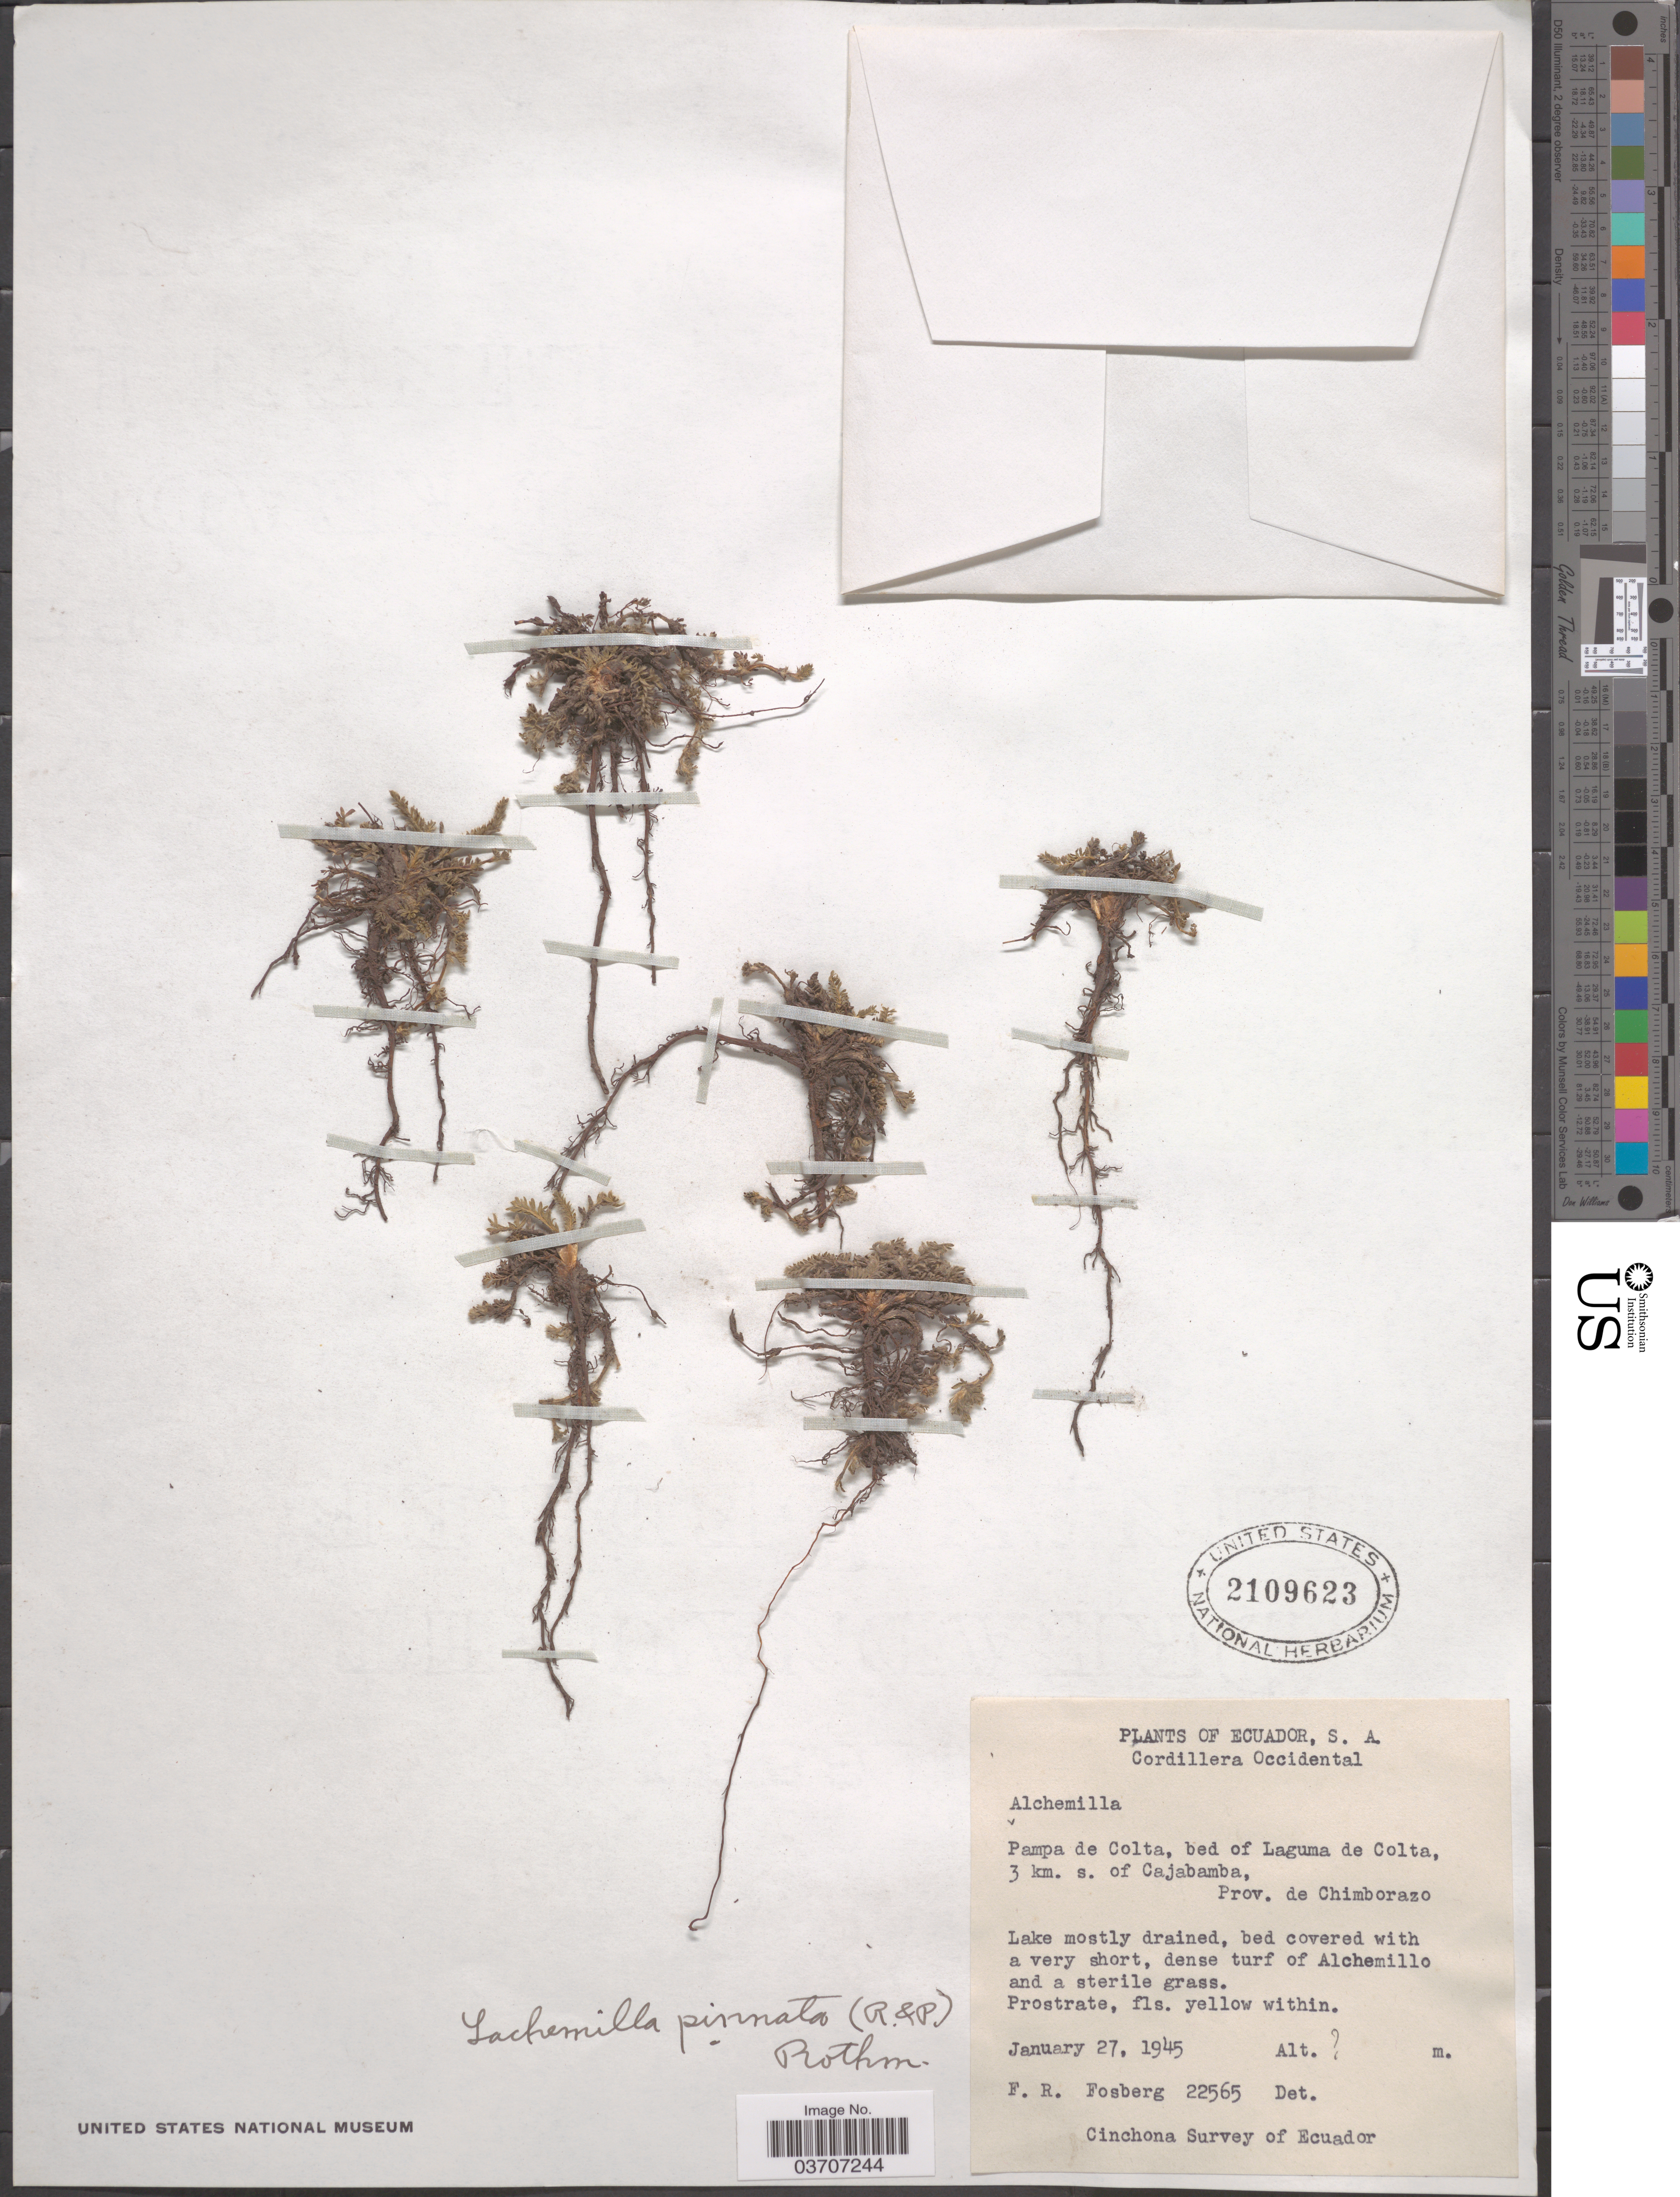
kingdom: Plantae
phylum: Tracheophyta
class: Magnoliopsida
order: Rosales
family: Rosaceae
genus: Lachemilla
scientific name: Lachemilla pinnata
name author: (Ruiz & Pav.) Rothm.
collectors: F. R. Fosberg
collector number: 22565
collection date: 1945-01-27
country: Ecuador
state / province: Chimborazo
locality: Cordillera Occidental. Pampa de Colta, bed of Laguna de Colta, 3 km. s. of Cajabamba.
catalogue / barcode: US 2109623